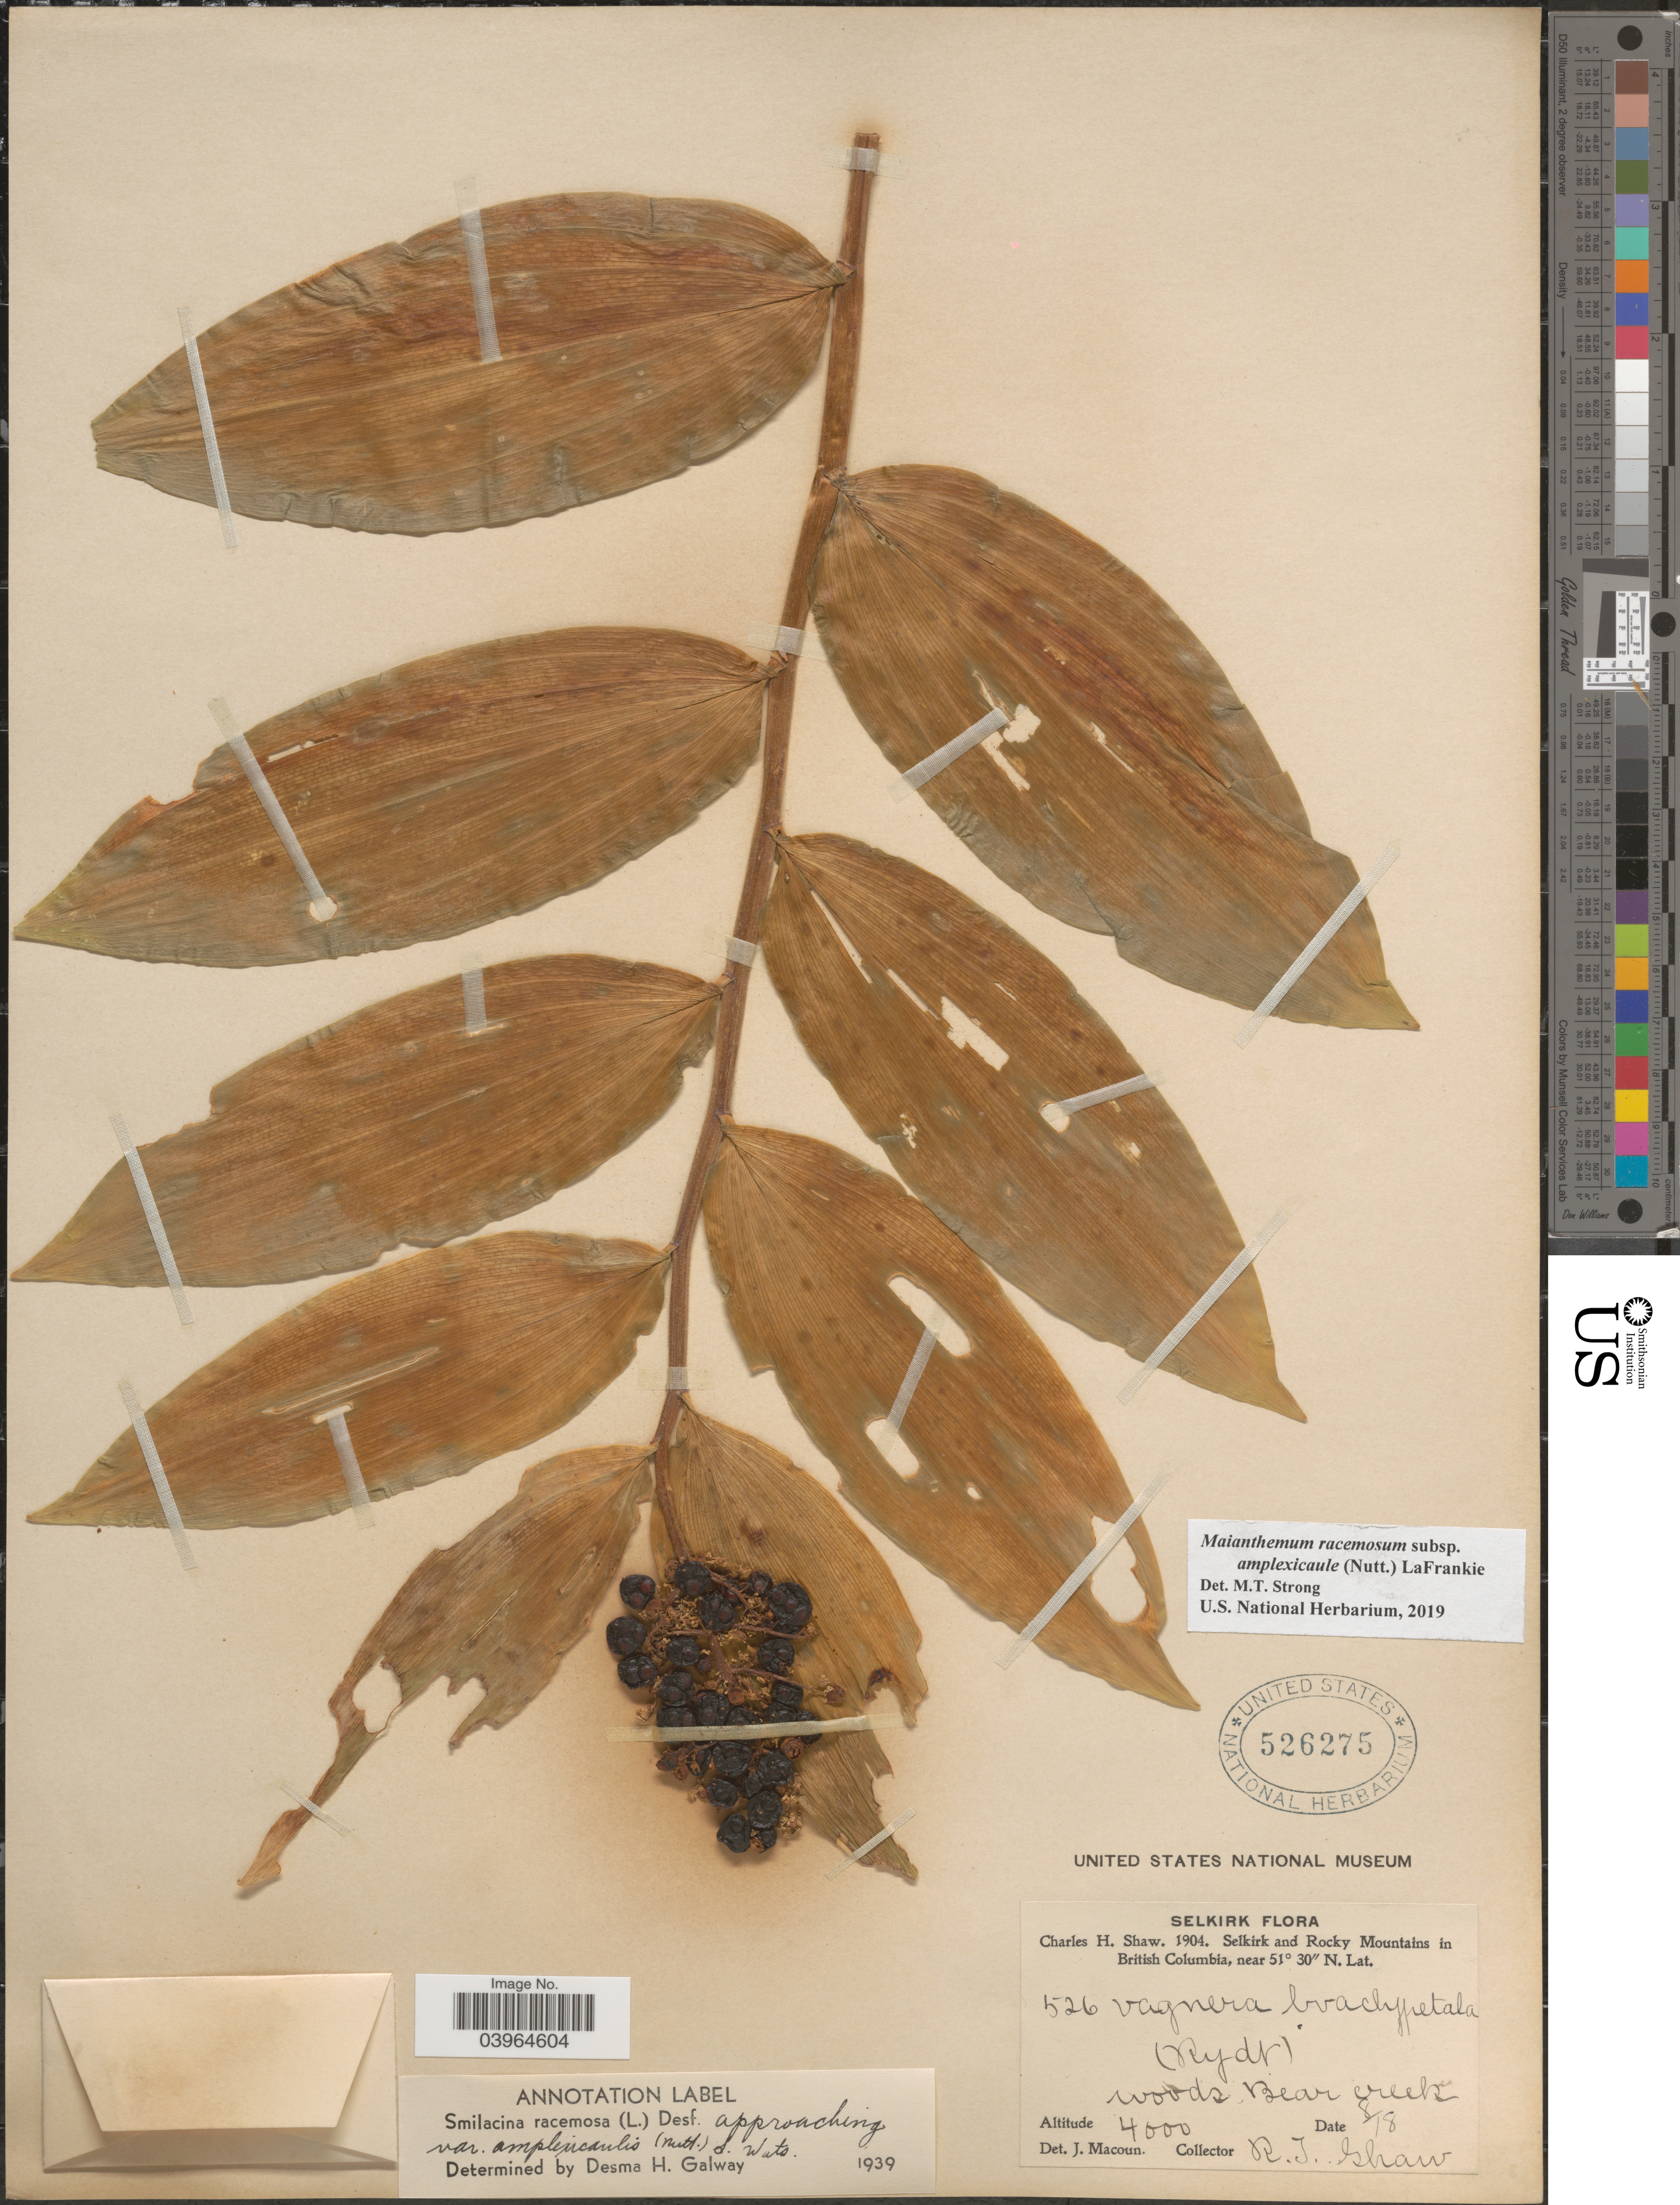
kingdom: Plantae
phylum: Tracheophyta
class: Liliopsida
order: Asparagales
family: Asparagaceae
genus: Maianthemum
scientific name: Maianthemum racemosum subsp. amplexicaule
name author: (Nutt.) LaFrankie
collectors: C. H. Shaw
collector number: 526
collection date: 1904-08-18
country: Canada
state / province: British Columbia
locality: Selkirk. Selkirk and Rocky Mountains in British Columbia. Woods, Bear Creek.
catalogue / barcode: US 526275